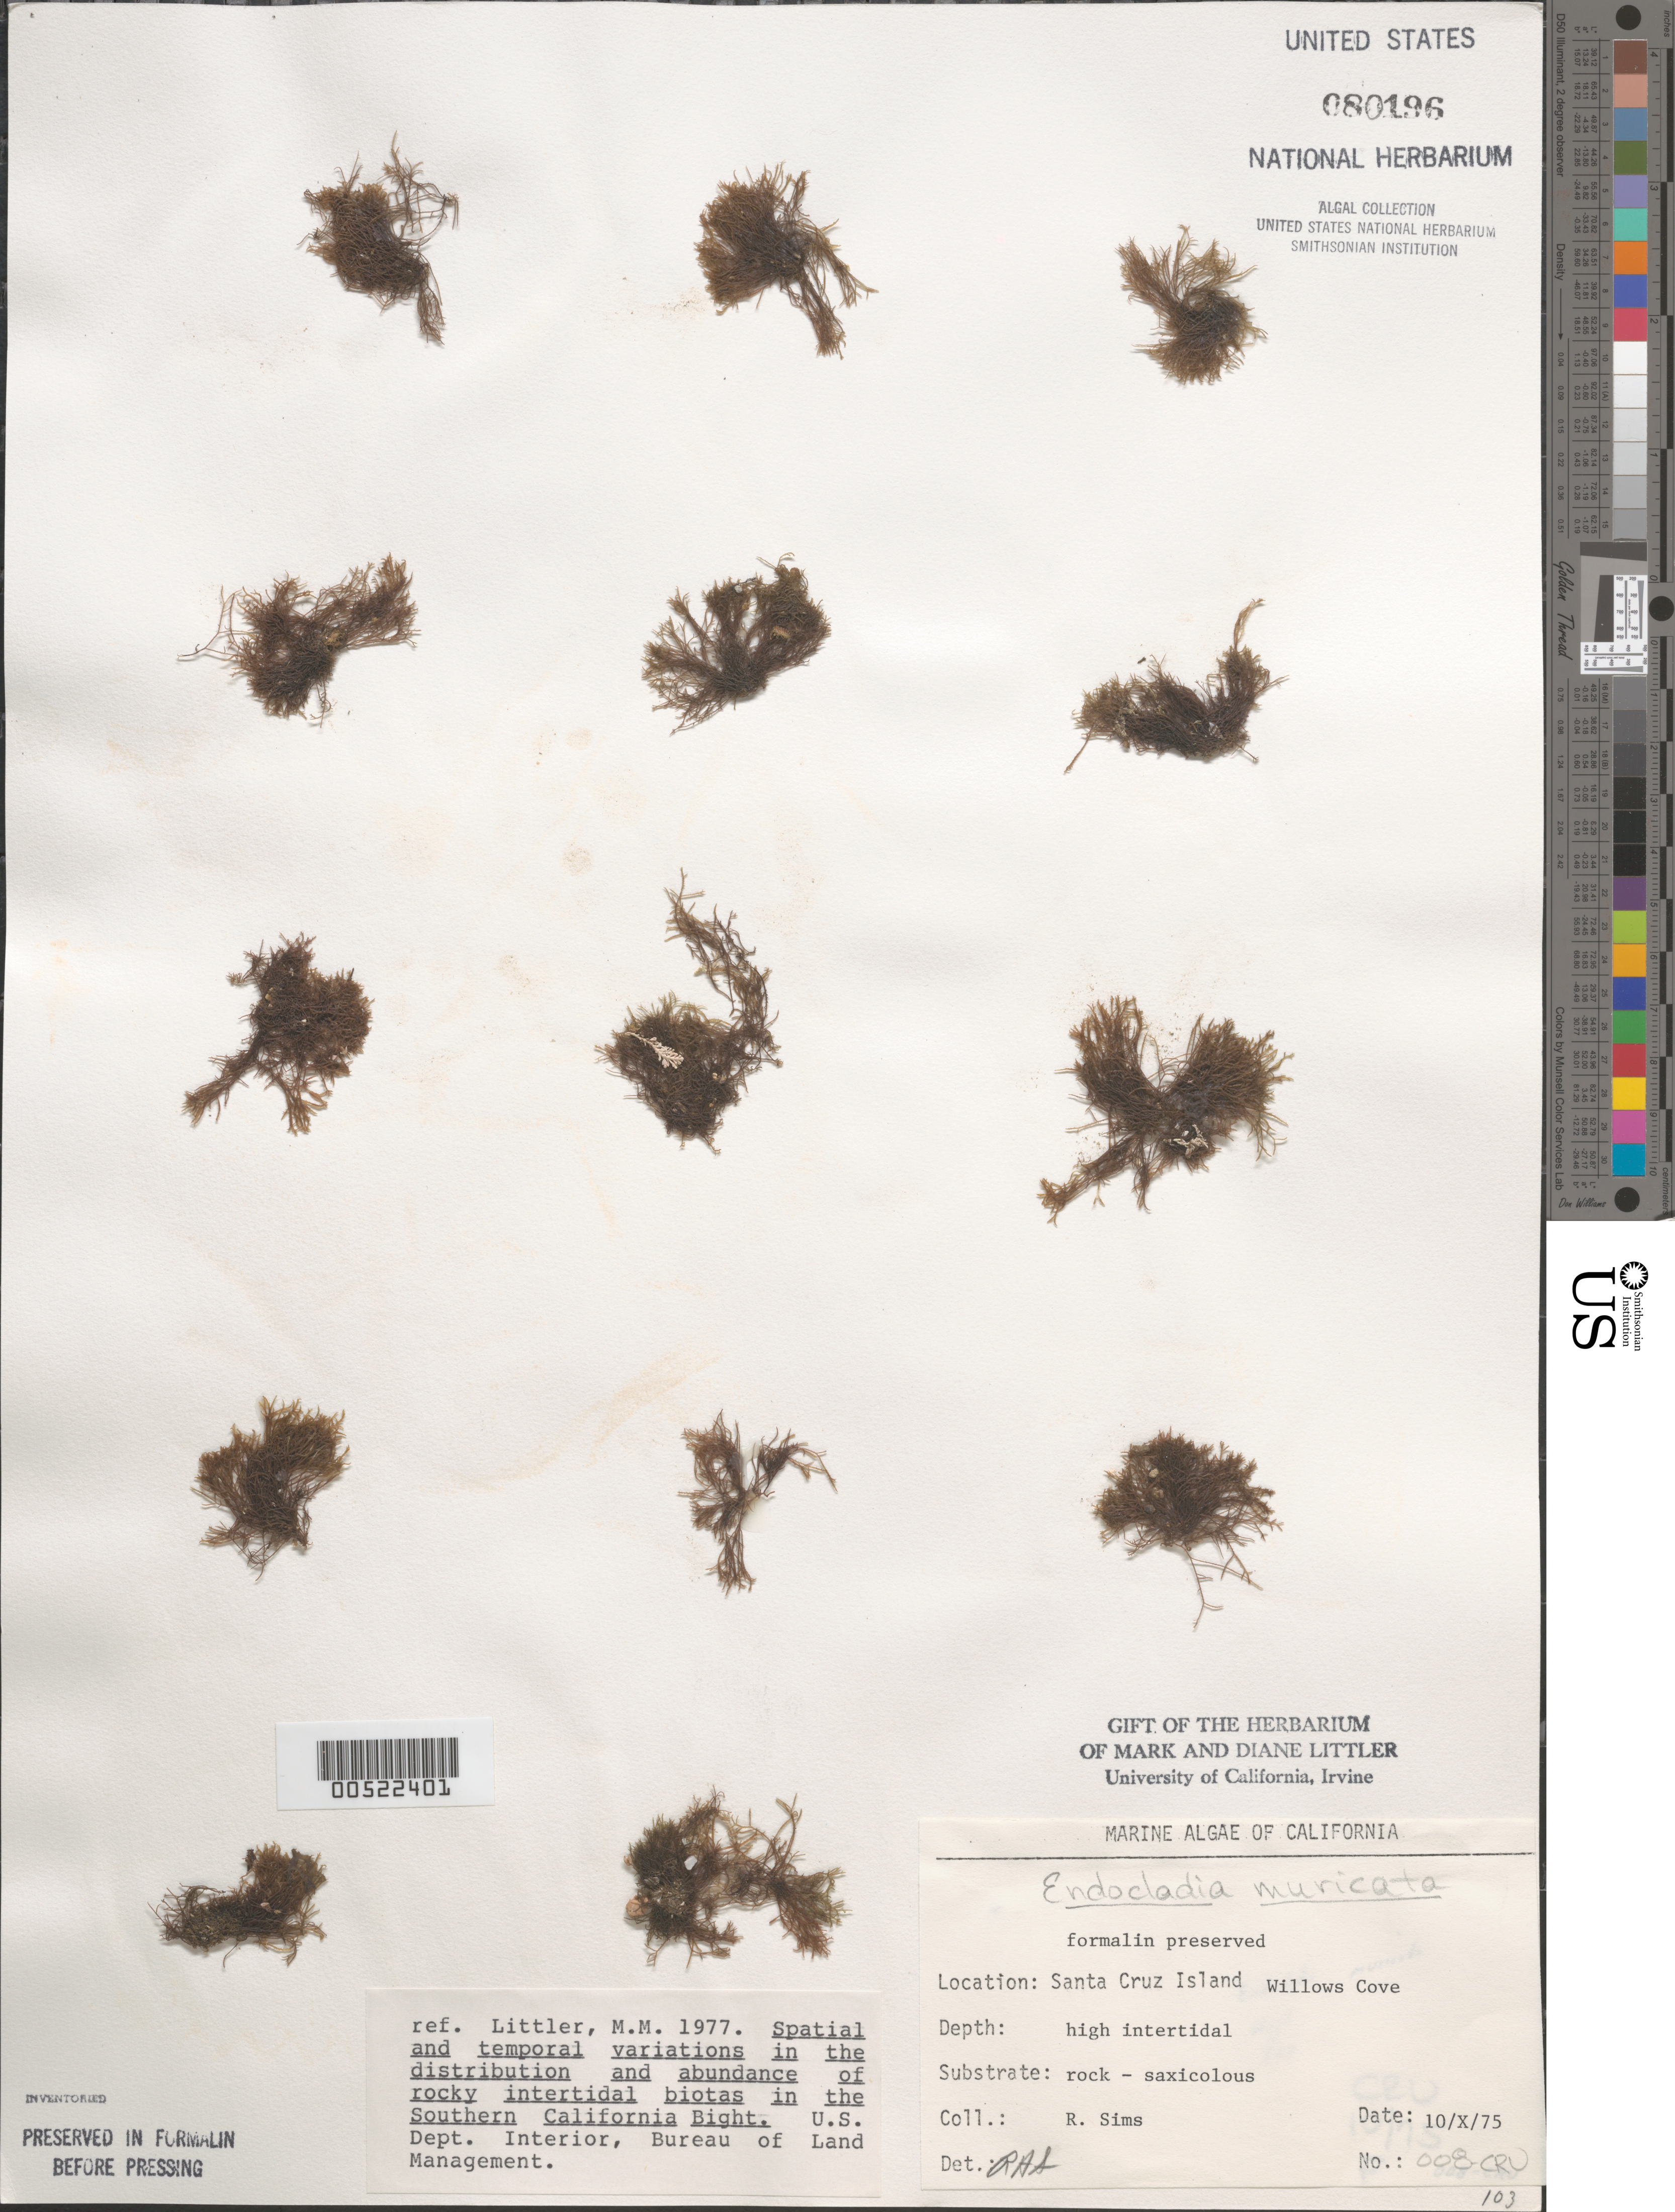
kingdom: Plantae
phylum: Rhodophyta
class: Florideophyceae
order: Gigartinales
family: Endocladiaceae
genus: Endocladia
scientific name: Endocladia muricata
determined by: Sims, Robert H.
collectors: R. H. Sims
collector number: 008-cru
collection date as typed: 10 Oct 1975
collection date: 1975-10-10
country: United States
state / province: California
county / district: Santa Barbara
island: Santa Cruz Island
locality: Willows Anchorage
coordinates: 33 57'38"N, 119 45'18"W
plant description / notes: BLM-SOCALBIGHT Rocky Intertidal Survey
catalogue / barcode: US 80196